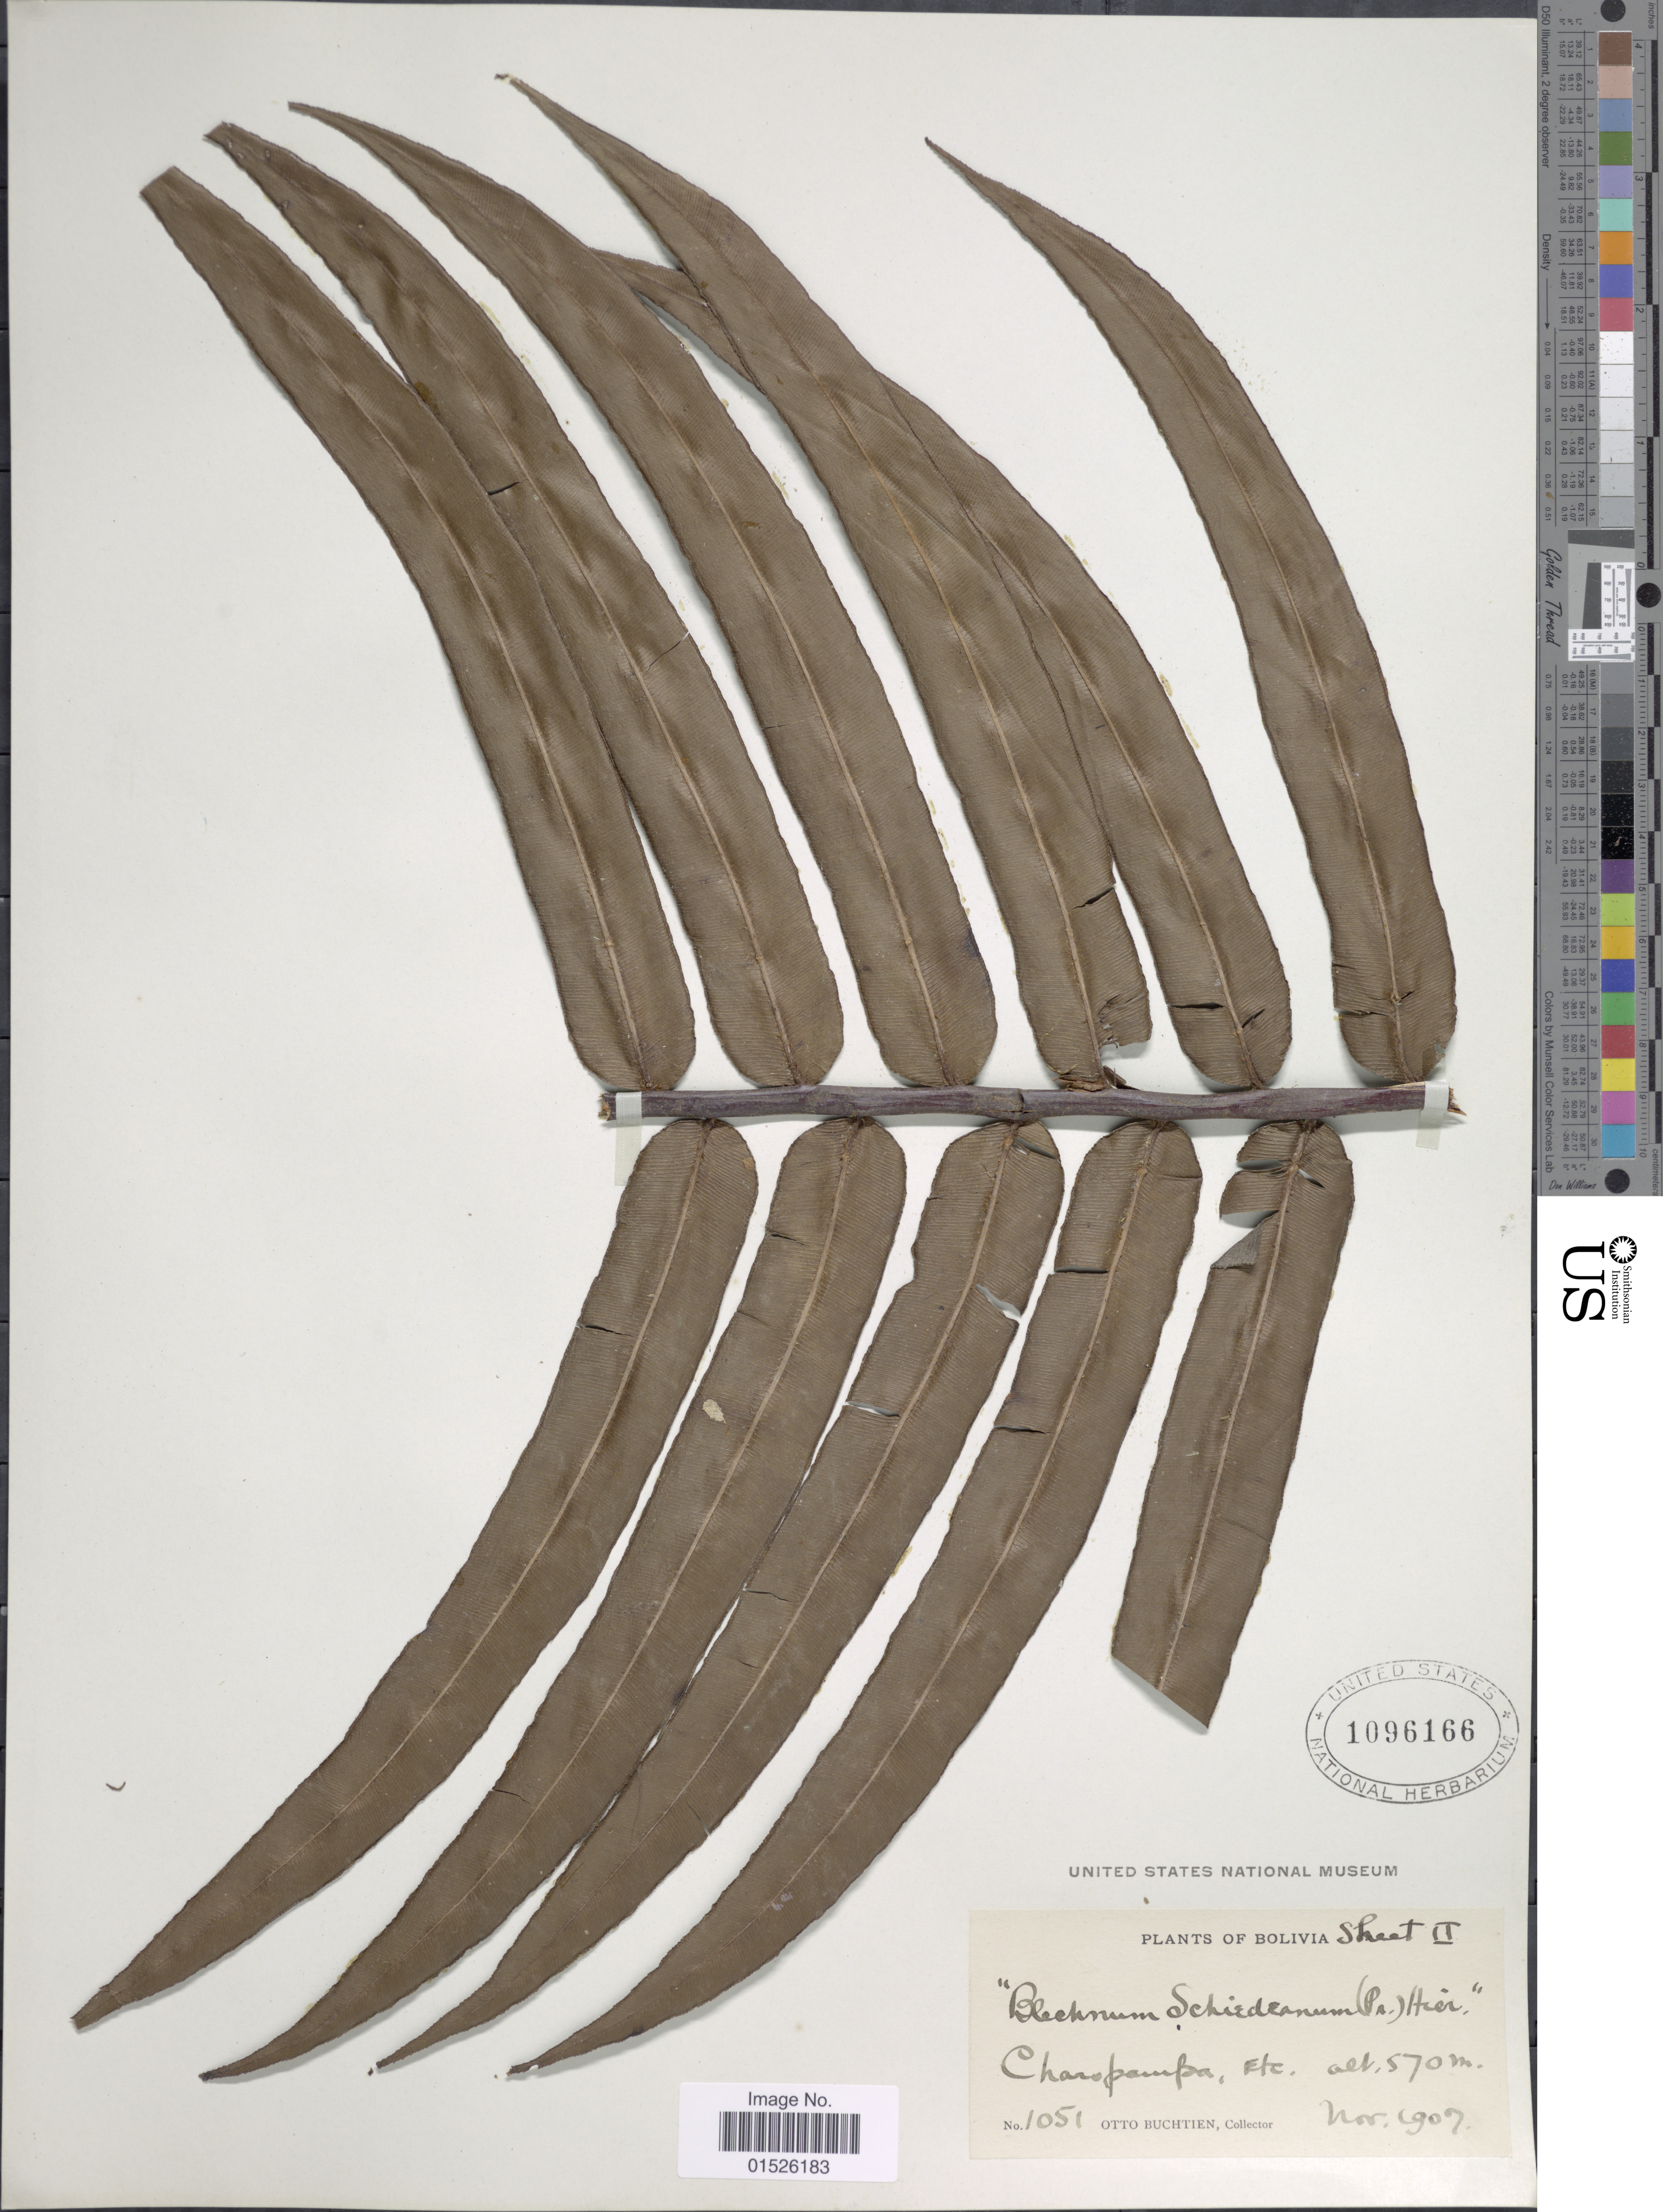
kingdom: Plantae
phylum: Tracheophyta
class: Polypodiopsida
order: Polypodiales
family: Blechnaceae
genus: Blechnum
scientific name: Blechnum lechleri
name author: Mett.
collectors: O. Buchtien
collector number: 1051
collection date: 1907-11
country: Bolivia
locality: Bolivia, Charopampa, Etc.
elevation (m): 570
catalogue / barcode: US 1096166